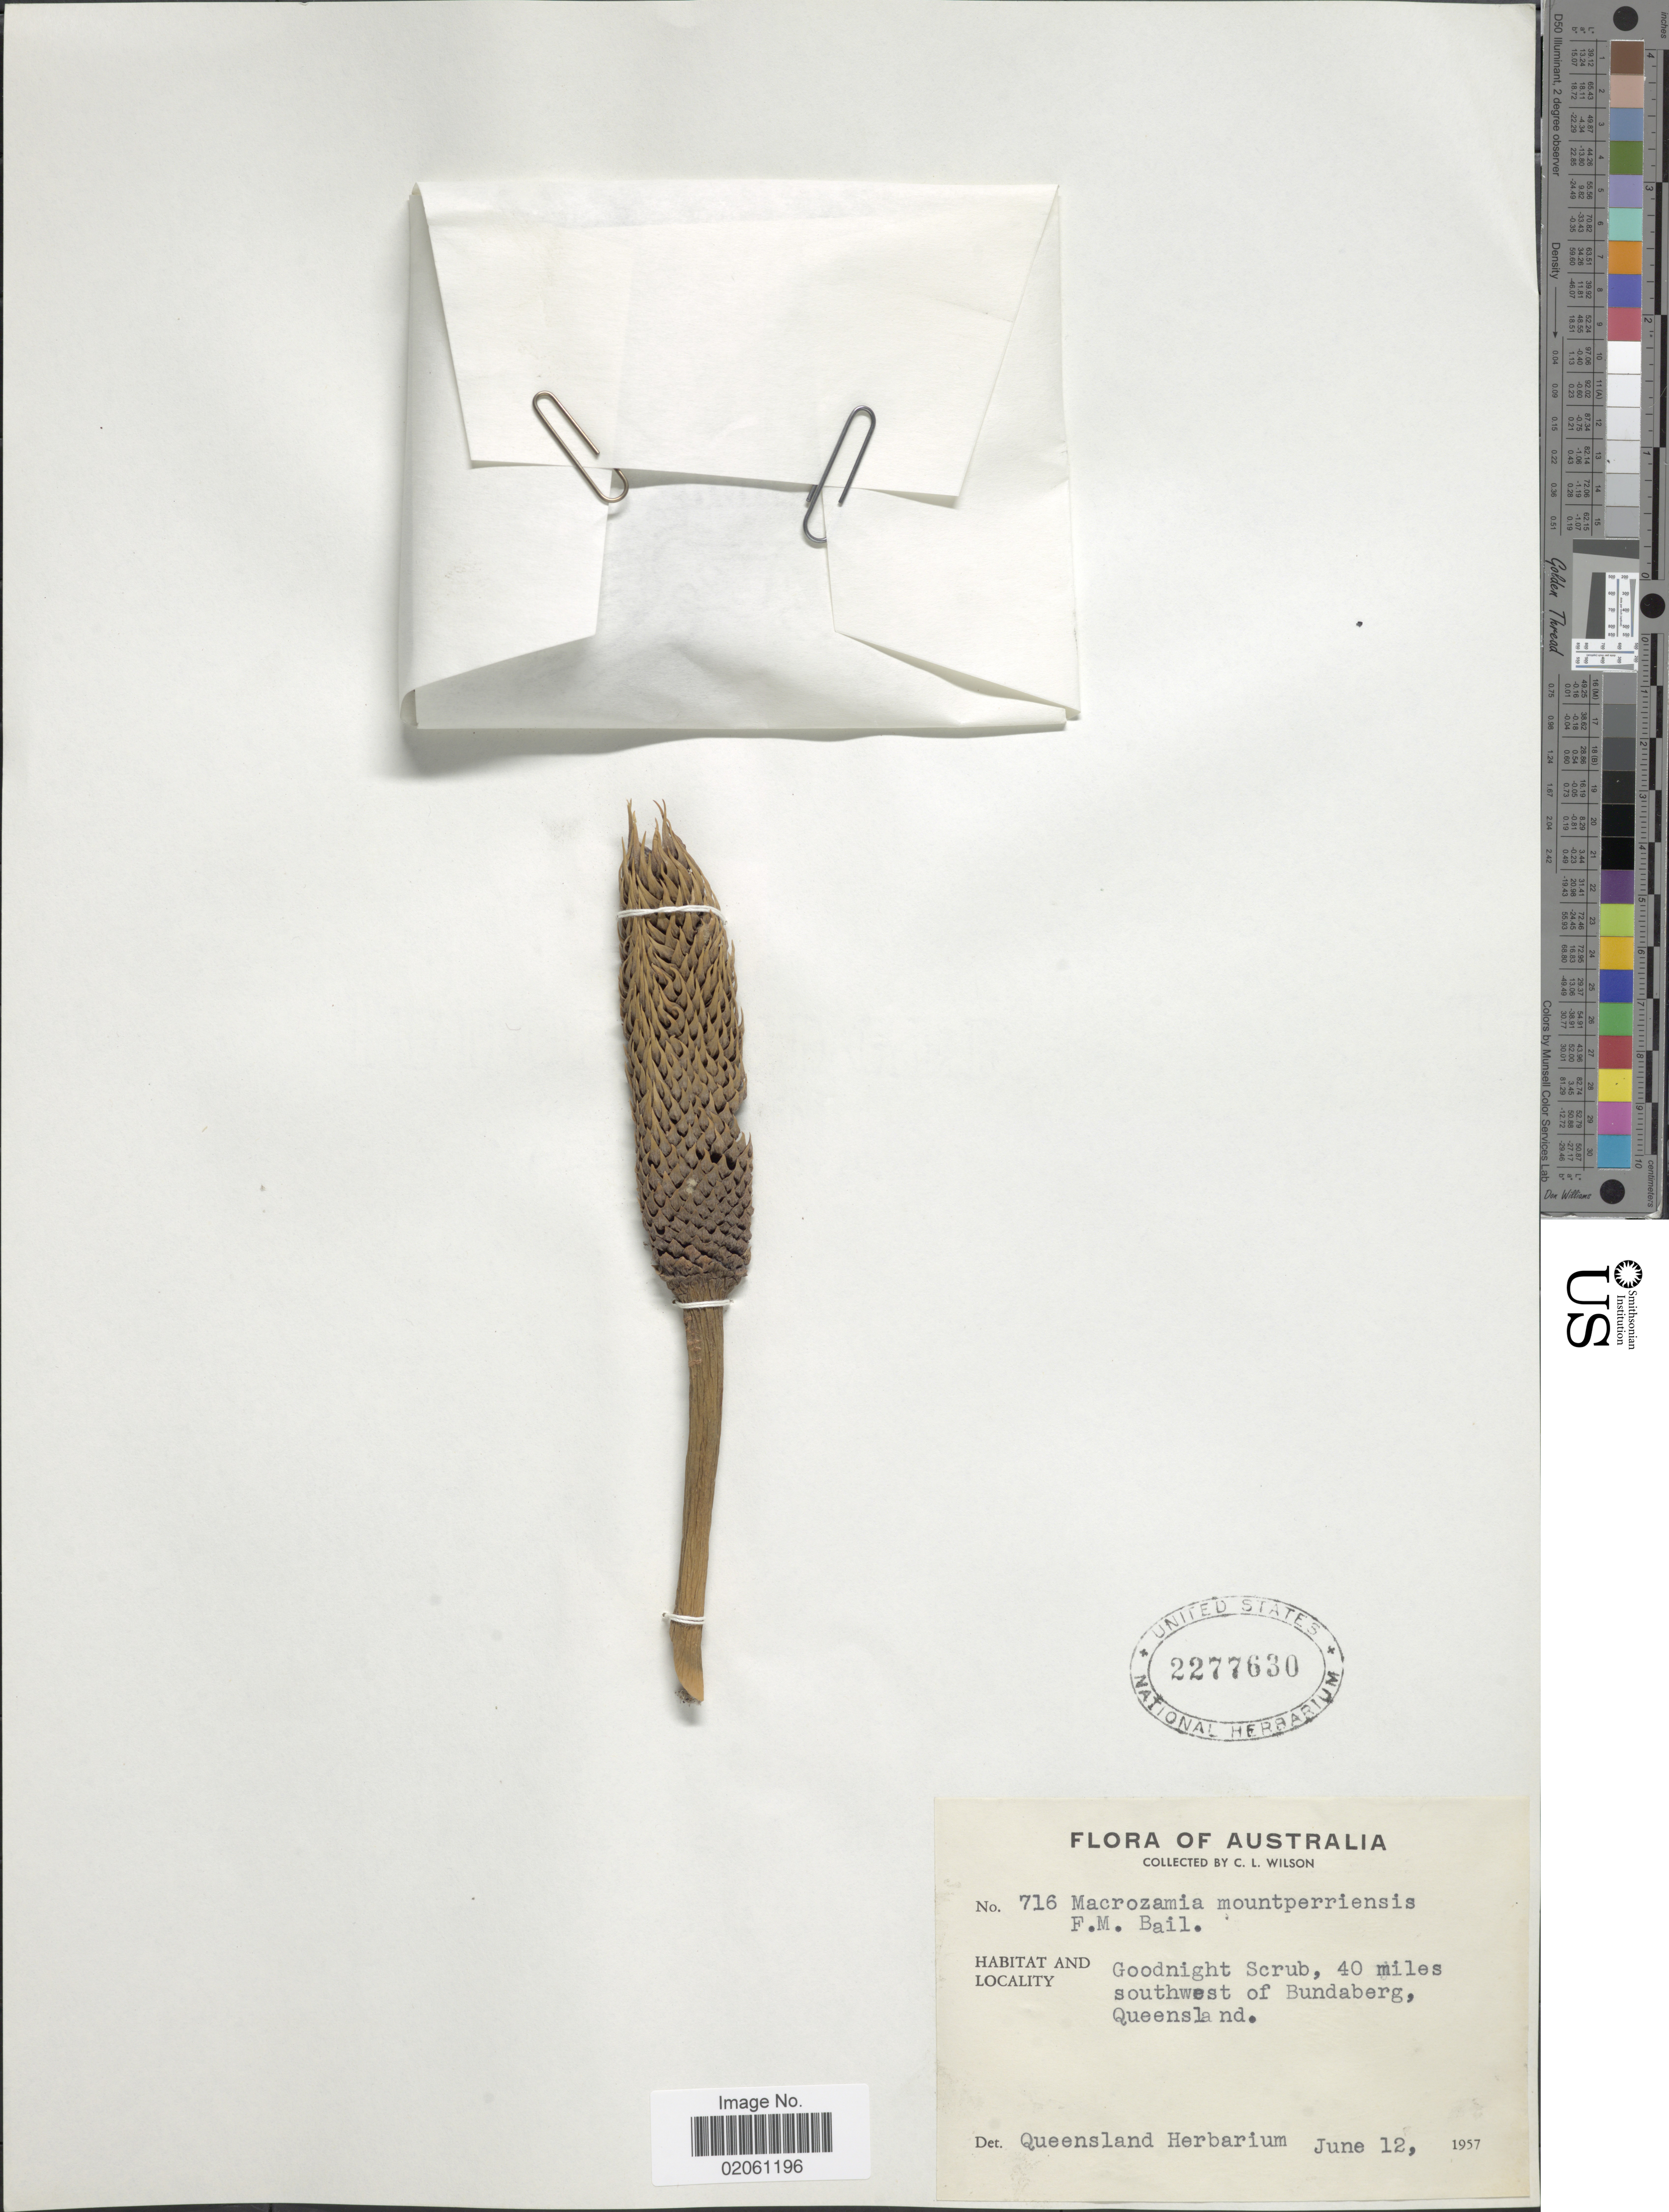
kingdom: Plantae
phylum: Tracheophyta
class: Cycadopsida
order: Cycadales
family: Zamiaceae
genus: Macrozamia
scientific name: Macrozamia miquelii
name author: (F. Muell.) A. DC.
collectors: C. L. Wilson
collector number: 716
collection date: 1957-06-12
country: Australia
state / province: Queensland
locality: Goodnight Scrub, 40 miles southwest of Bundaberg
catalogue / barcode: US 2277630